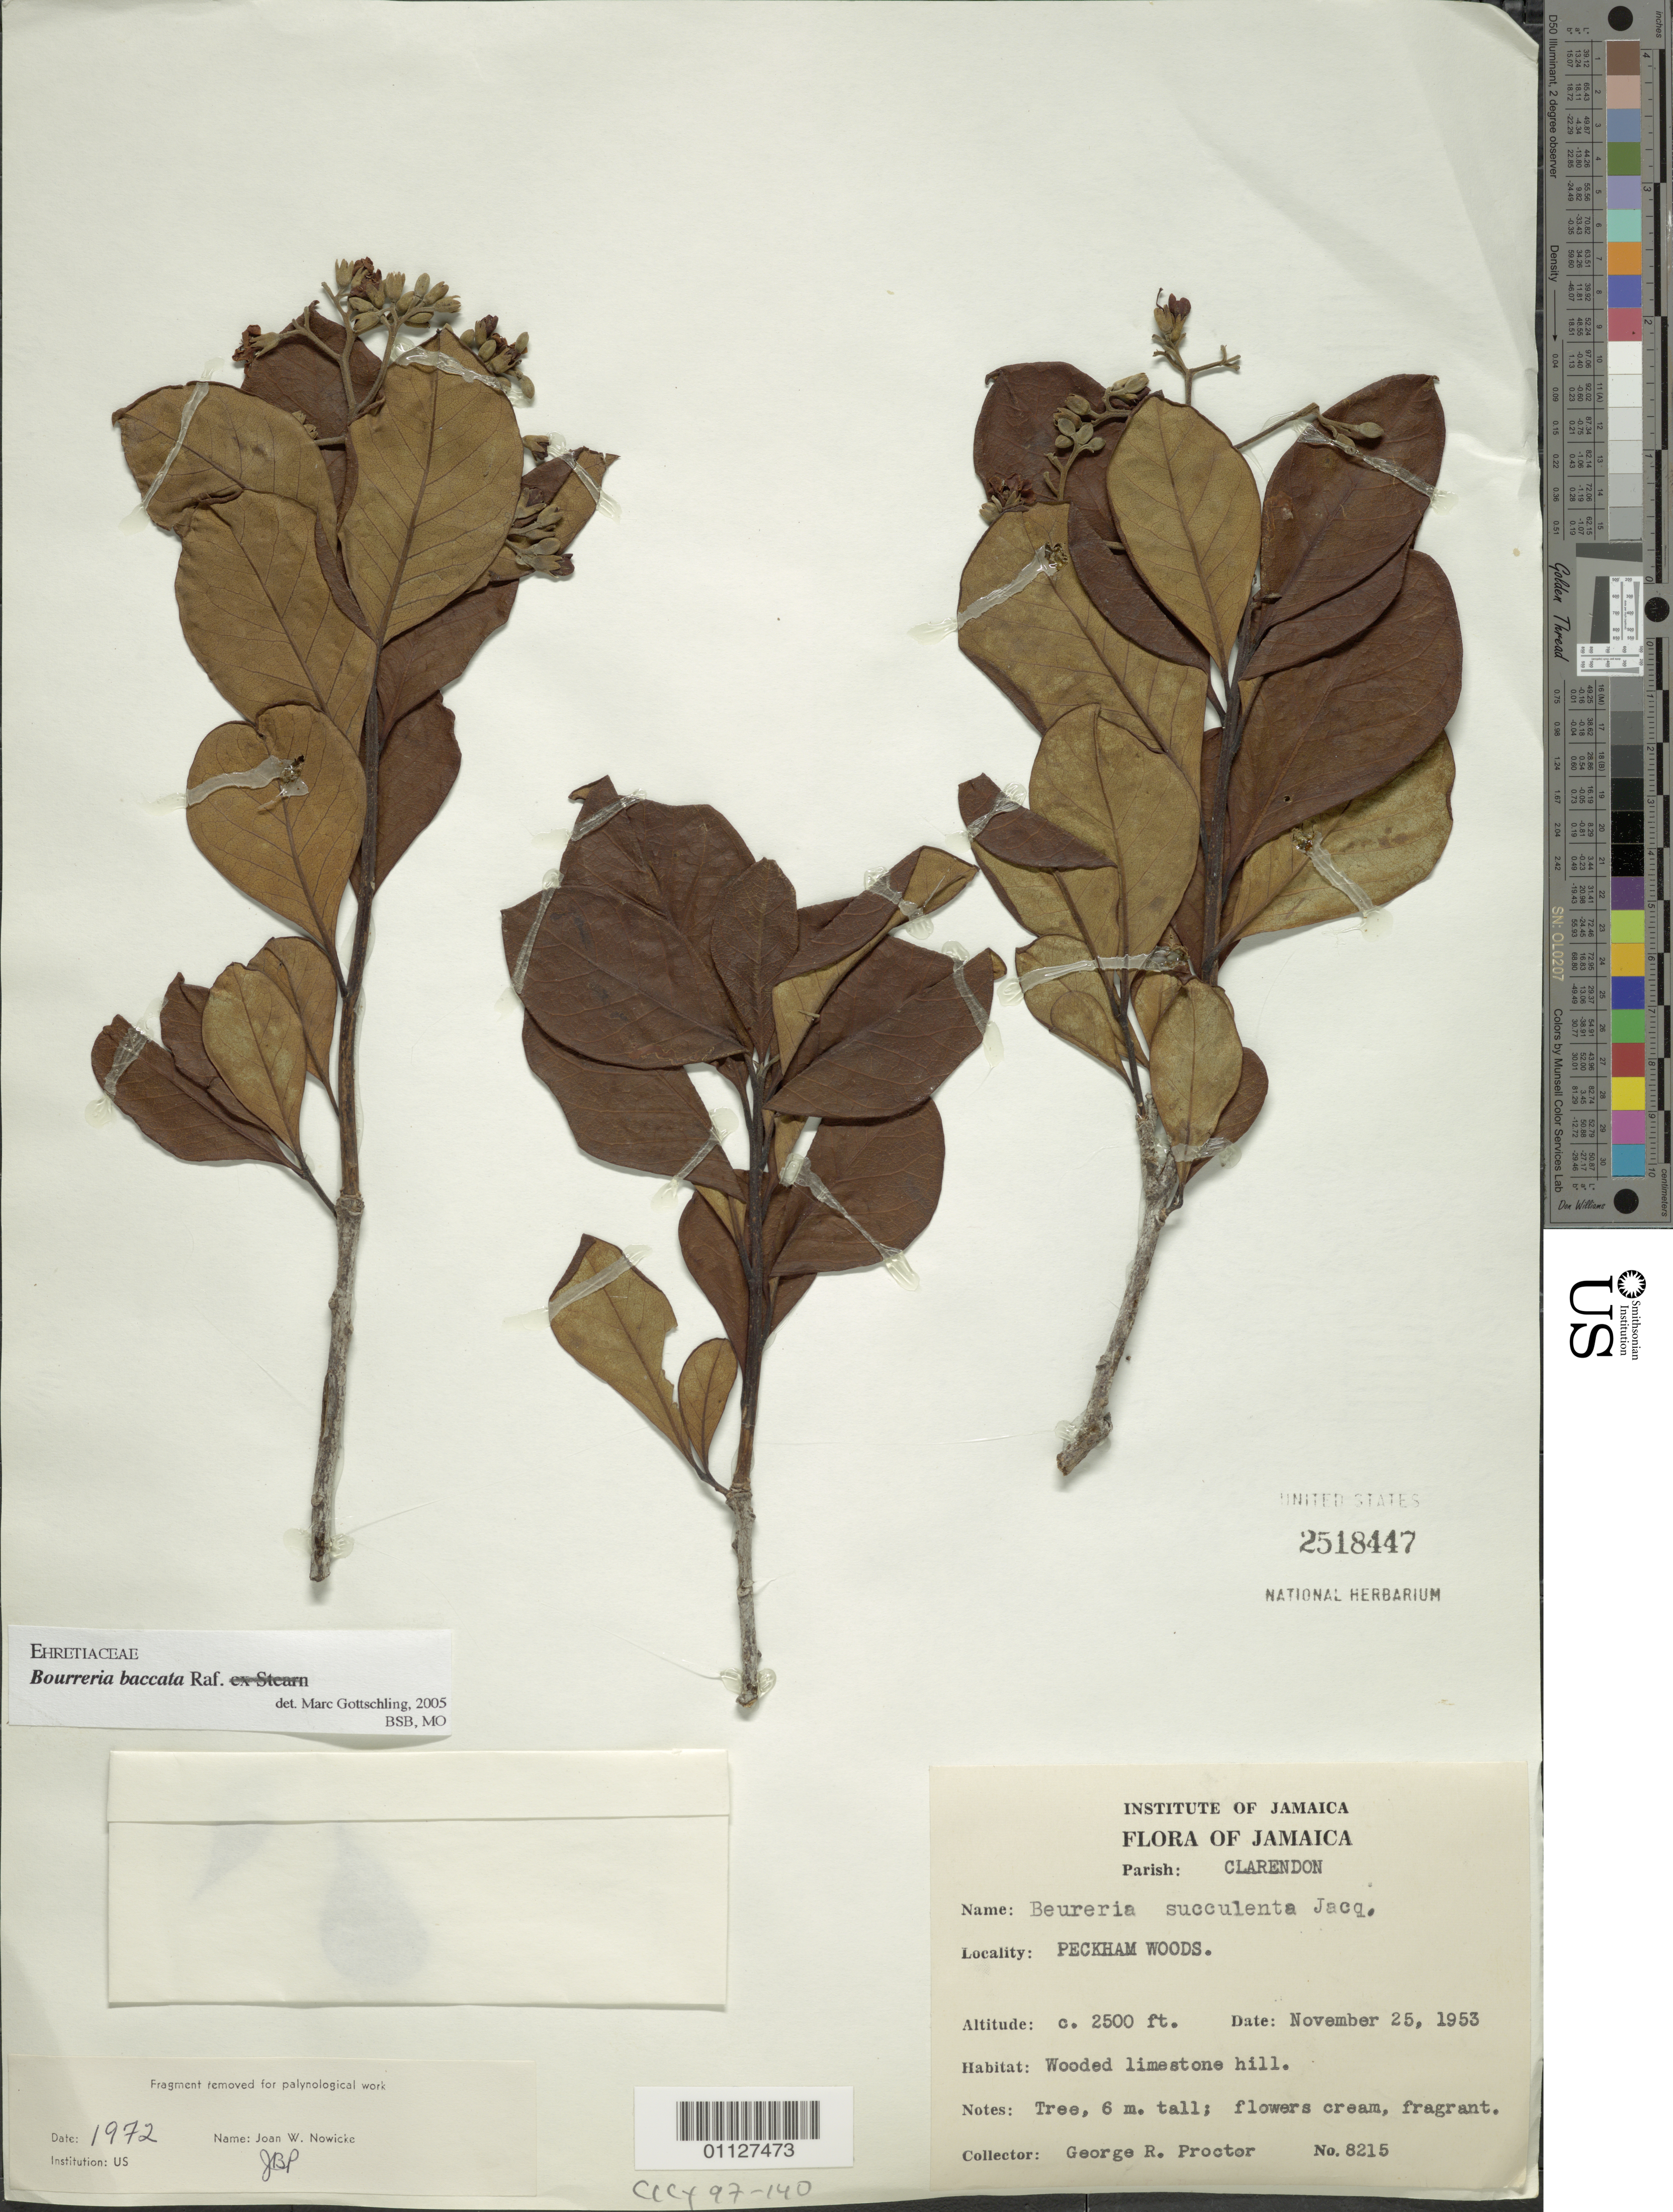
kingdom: Plantae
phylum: Tracheophyta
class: Magnoliopsida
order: Boraginales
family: Ehretiaceae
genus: Bourreria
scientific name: Bourreria baccata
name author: Raf.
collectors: G. R. Proctor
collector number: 8215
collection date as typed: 25 Nov 1953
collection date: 1953-11-25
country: Jamaica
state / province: Clarendon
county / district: Peckham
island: Jamaica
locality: Peckham Woods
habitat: wooded limestone hill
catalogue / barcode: US 2518447